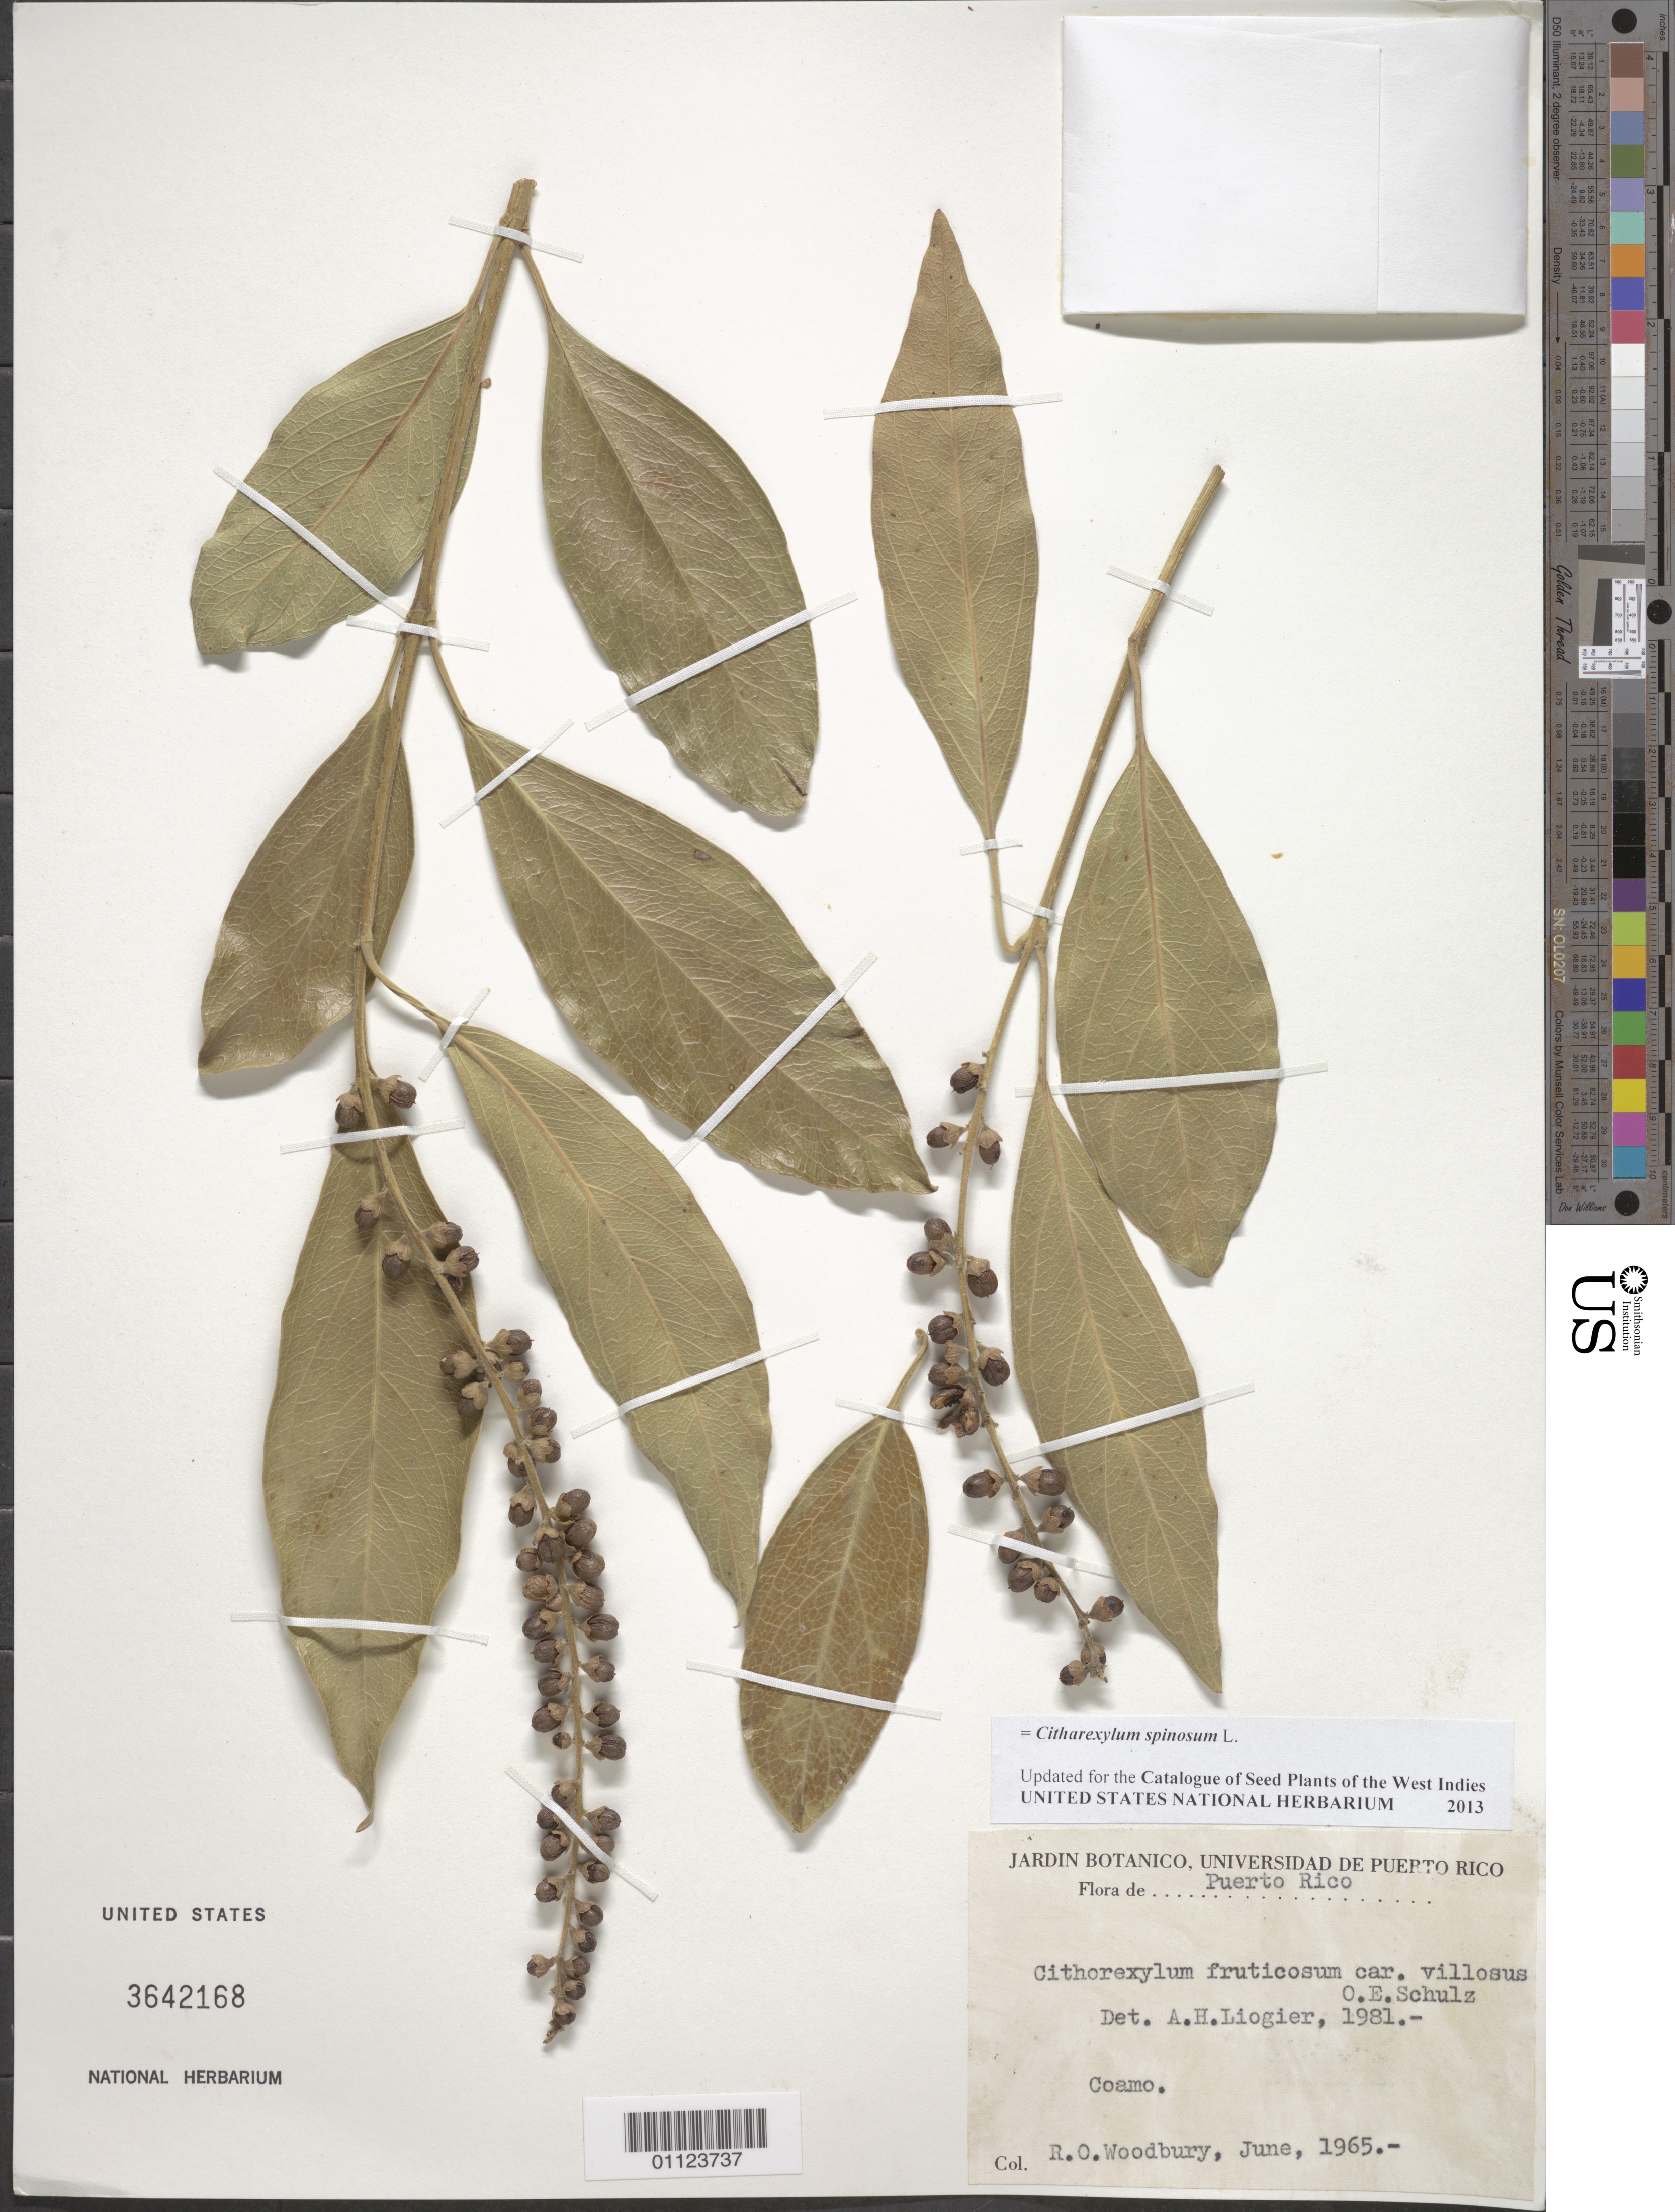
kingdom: Plantae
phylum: Tracheophyta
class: Magnoliopsida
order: Lamiales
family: Verbenaceae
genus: Citharexylum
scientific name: Citharexylum spinosum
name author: L.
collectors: R. O. Woodbury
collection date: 1965-06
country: Puerto Rico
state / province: Coamo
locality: Coamo.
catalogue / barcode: US 3624168